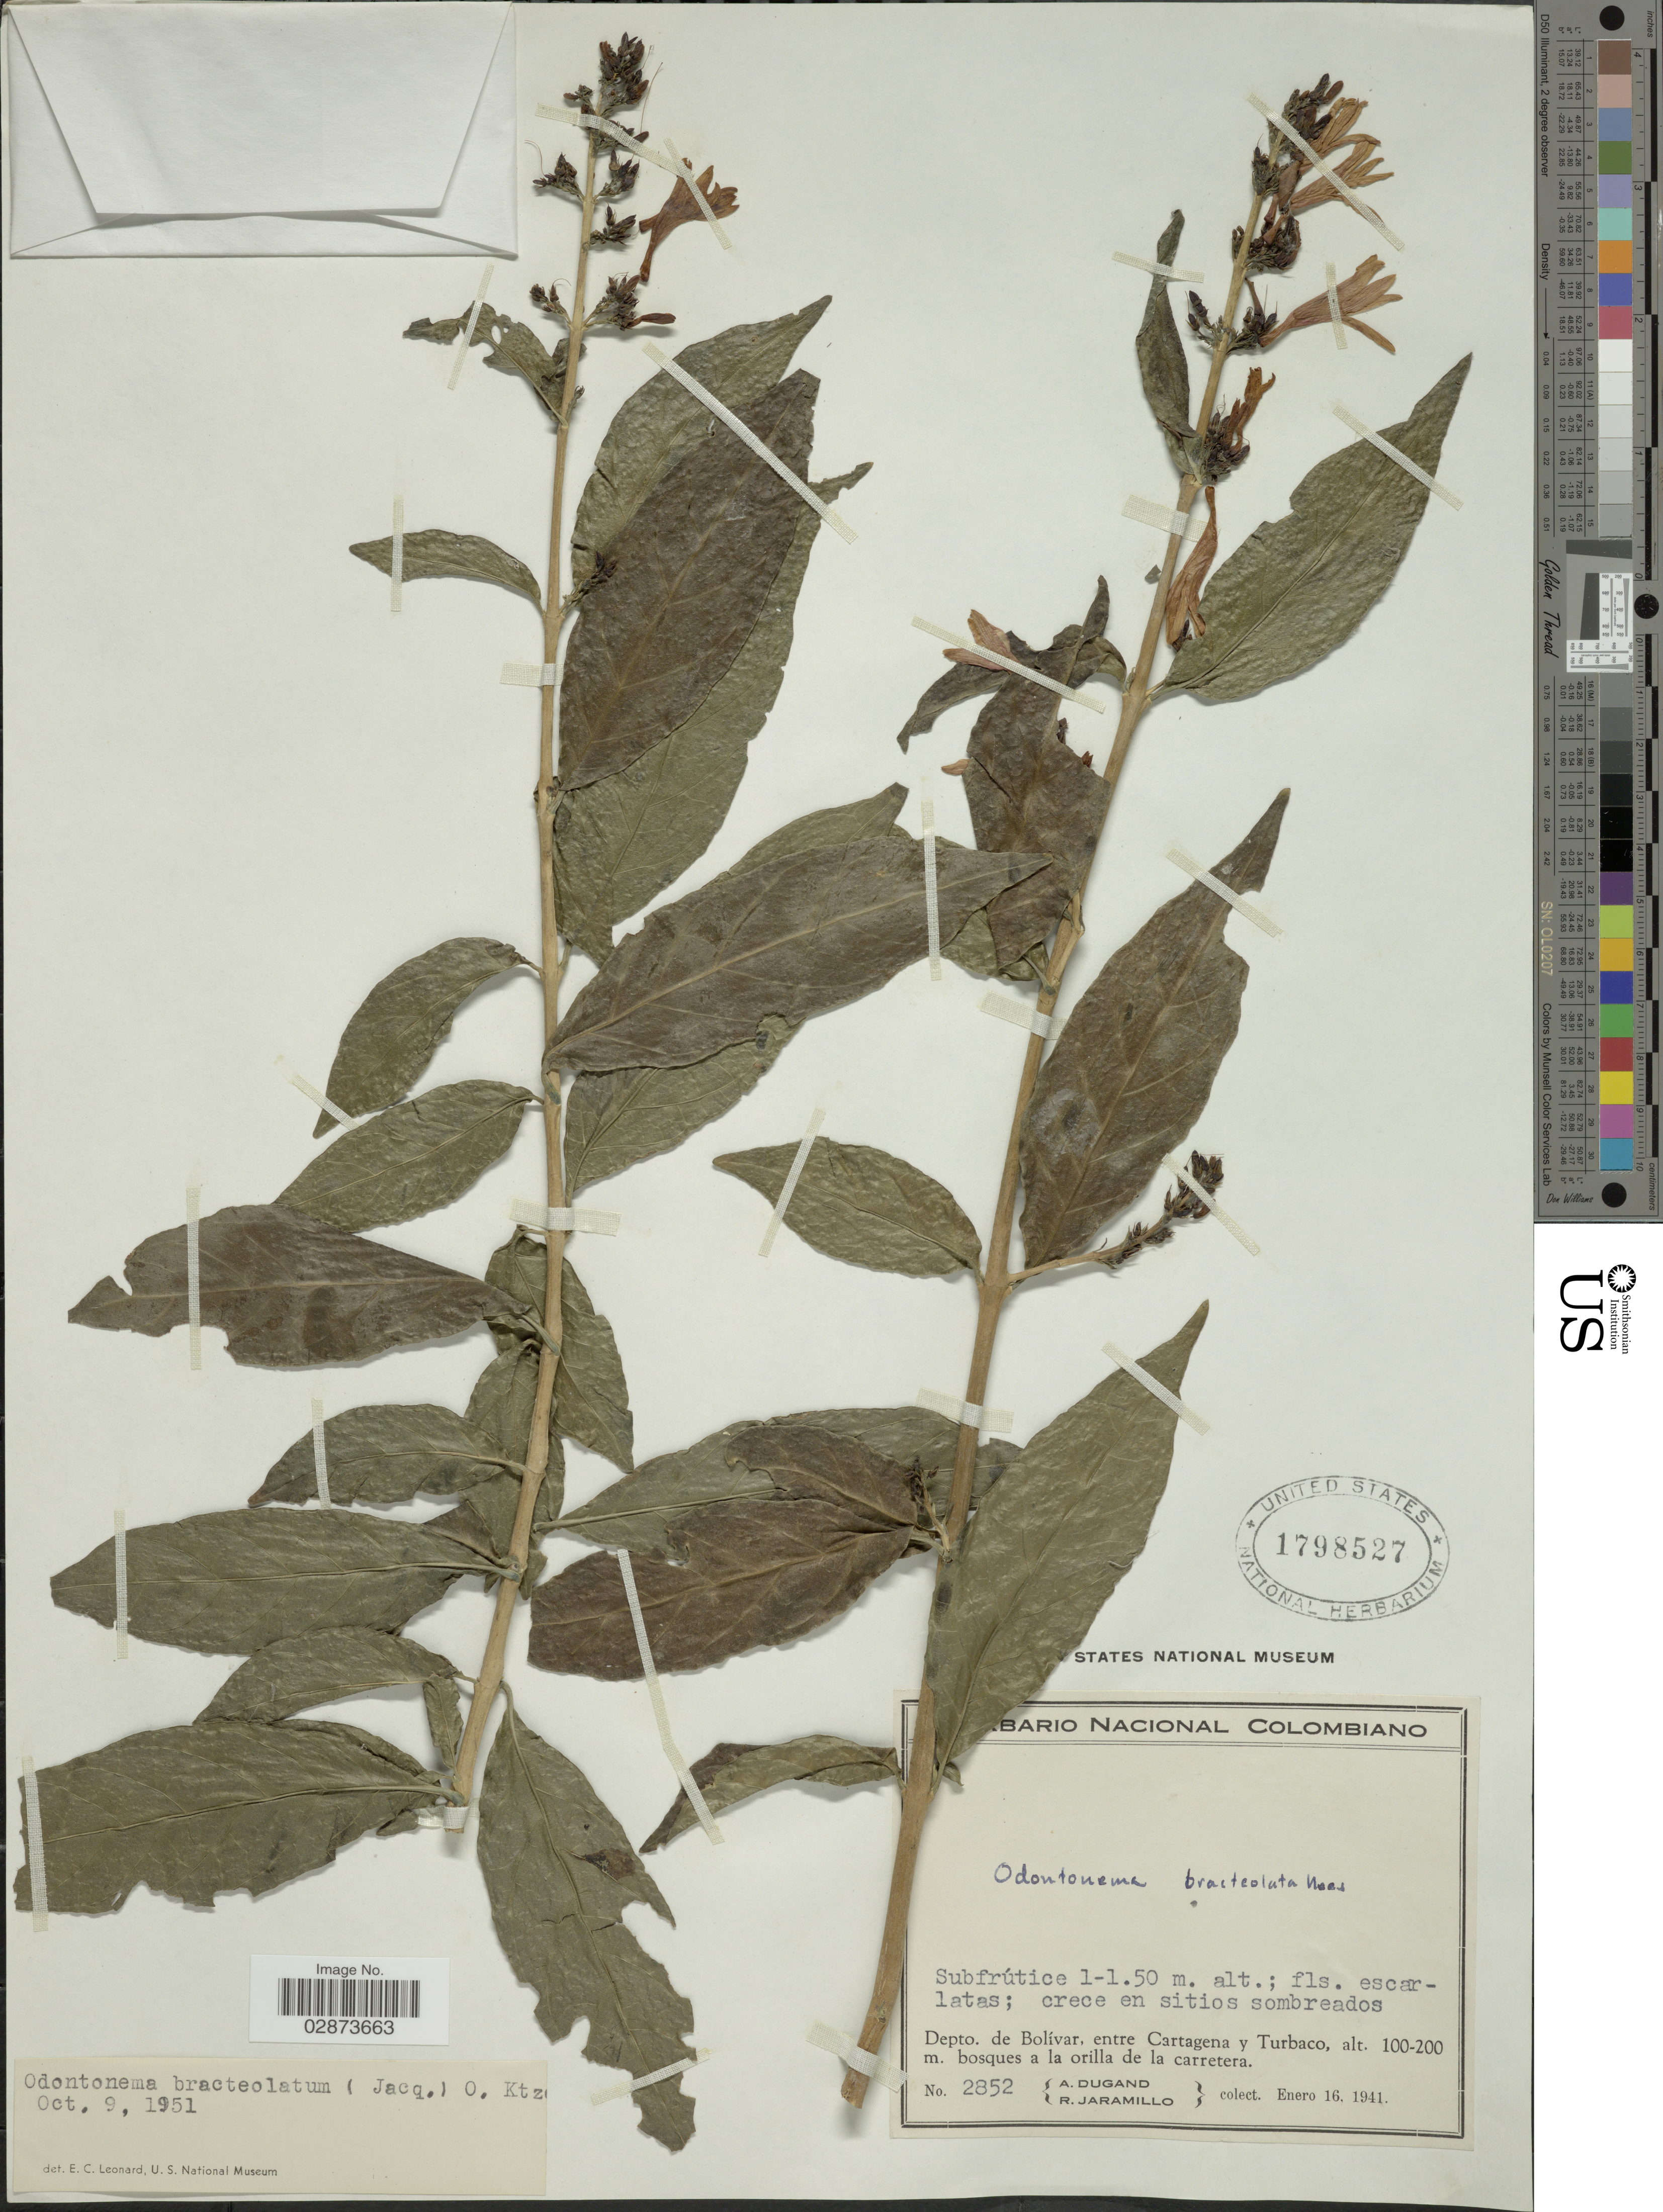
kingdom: Plantae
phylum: Tracheophyta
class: Magnoliopsida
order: Lamiales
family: Acanthaceae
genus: Odontonema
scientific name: Odontonema rubrum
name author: (Vahl) Kuntze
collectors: A. Dugand & R. Jaramillo M.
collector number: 2852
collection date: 1941-01-16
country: Colombia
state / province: Bolívar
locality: Depto. de Bolívar, entre Cartagena y Turbaco.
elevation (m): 100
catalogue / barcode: US 1798527